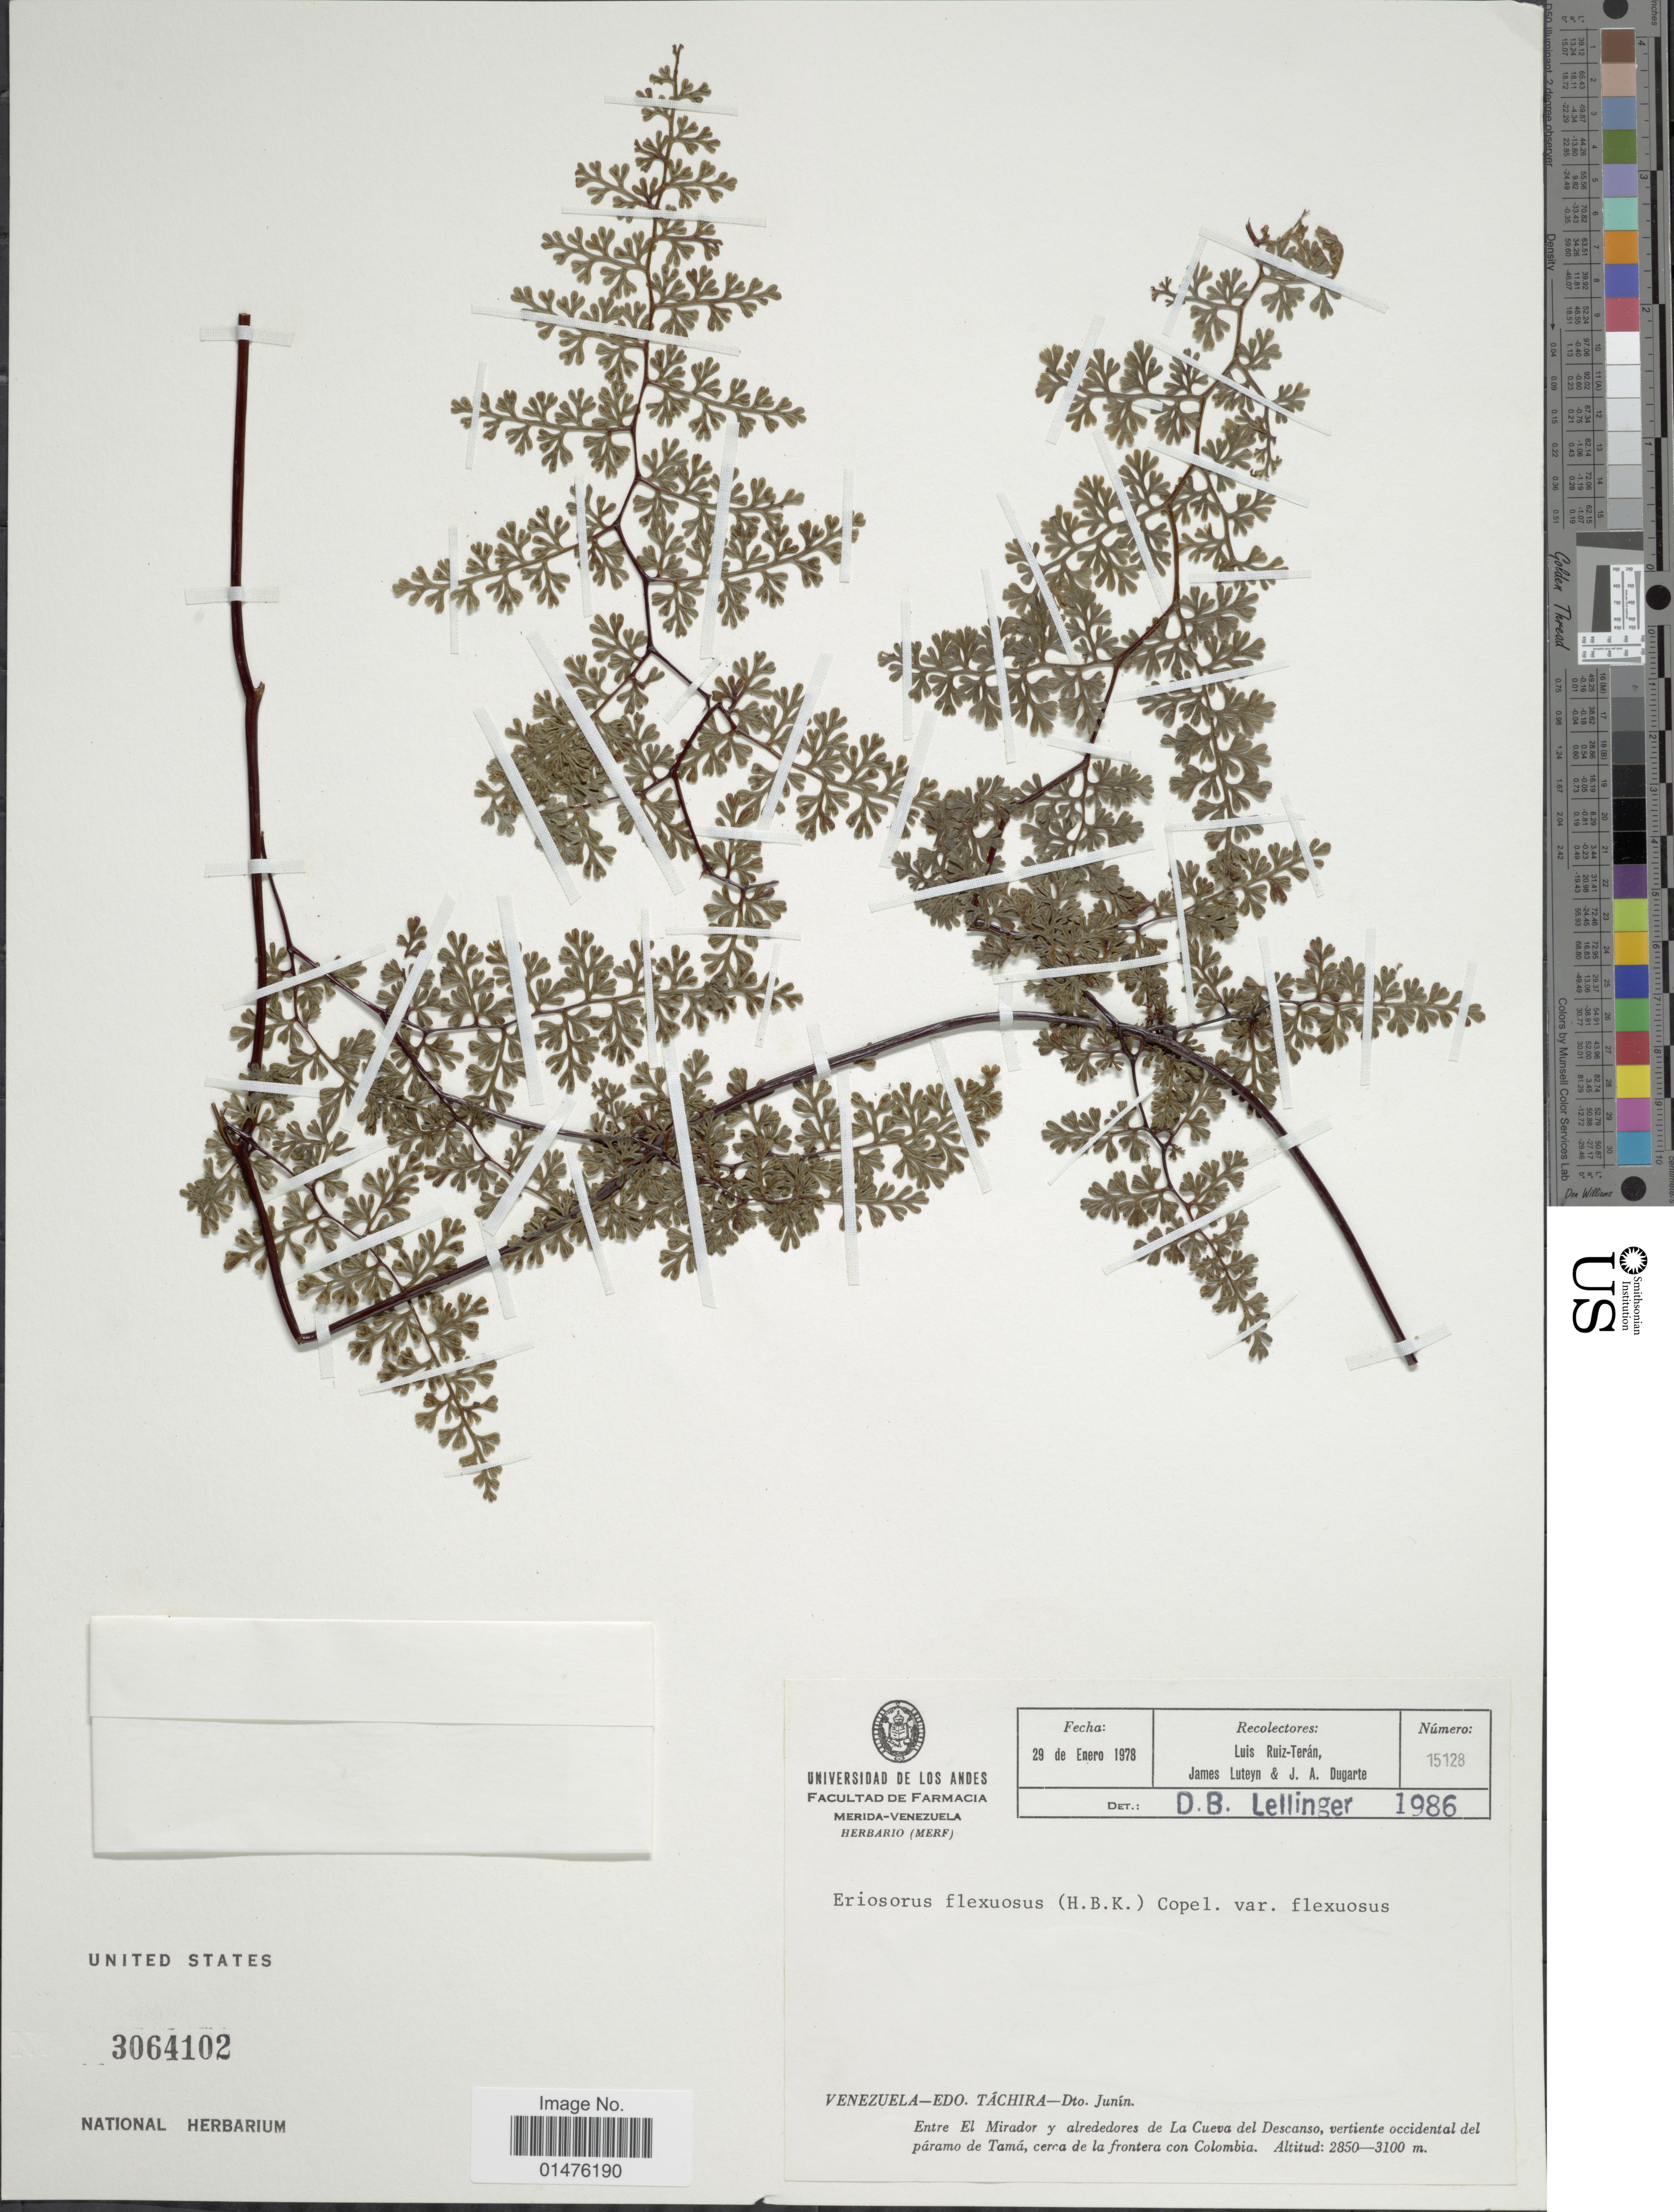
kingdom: Plantae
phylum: Tracheophyta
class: Polypodiopsida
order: Polypodiales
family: Pteridaceae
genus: Jamesonia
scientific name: Jamesonia flexuosa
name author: (Humb. & Bonpl.) Christenh.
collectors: L. E. Ruíz-Terán, J. L. Luteyn & J. Dugarte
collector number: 15128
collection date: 1978-01-29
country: Venezuela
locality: Edo. Táchira-Dto Junín. Entre El Mirador y alrededores de La Cueva del Descanso, vertiente occidental del páramo de Tamá, cerca de la frontera con Colombia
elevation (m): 2850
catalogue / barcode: US 3064102